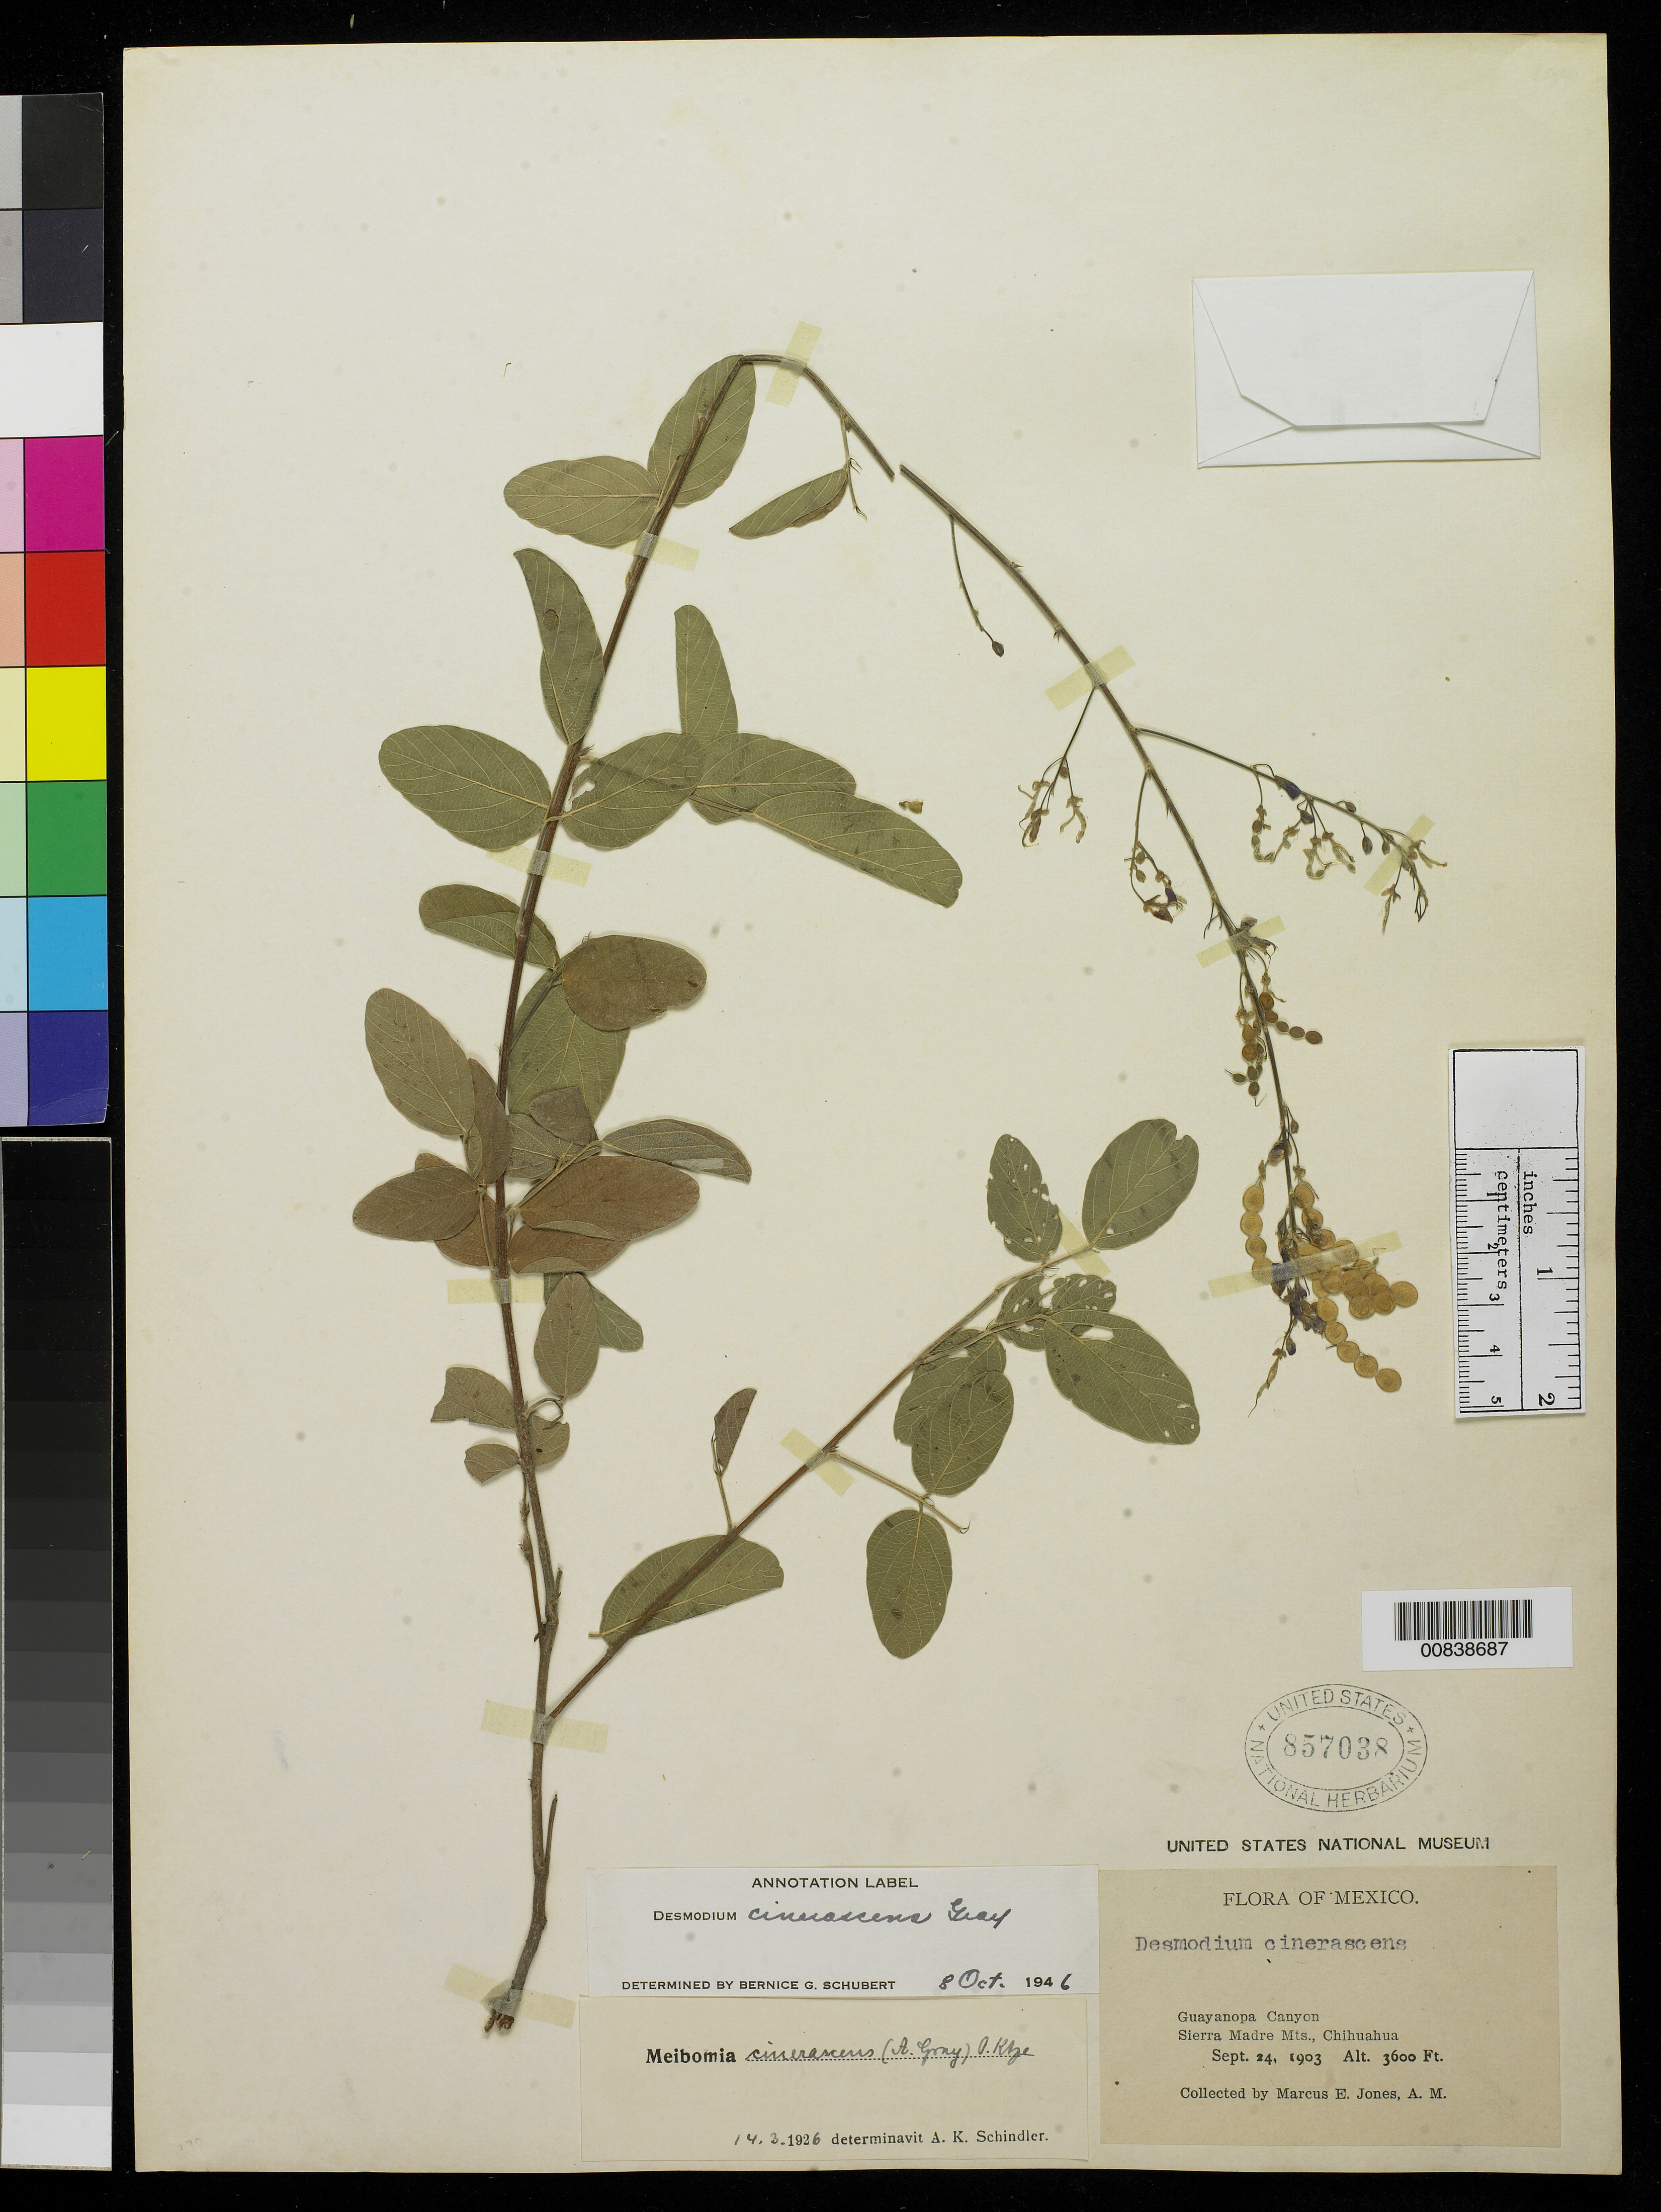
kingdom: Plantae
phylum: Tracheophyta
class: Magnoliopsida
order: Fabales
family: Fabaceae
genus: Desmodium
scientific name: Desmodium cinerascens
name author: A. Gray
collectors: M. E. Jones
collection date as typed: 24 Sep 1903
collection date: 1903-09-24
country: Mexico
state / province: Chihuahua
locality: Guayanopa Canyon. Sierra Madre Mts., Chihuahua.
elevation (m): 1097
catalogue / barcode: US 857038